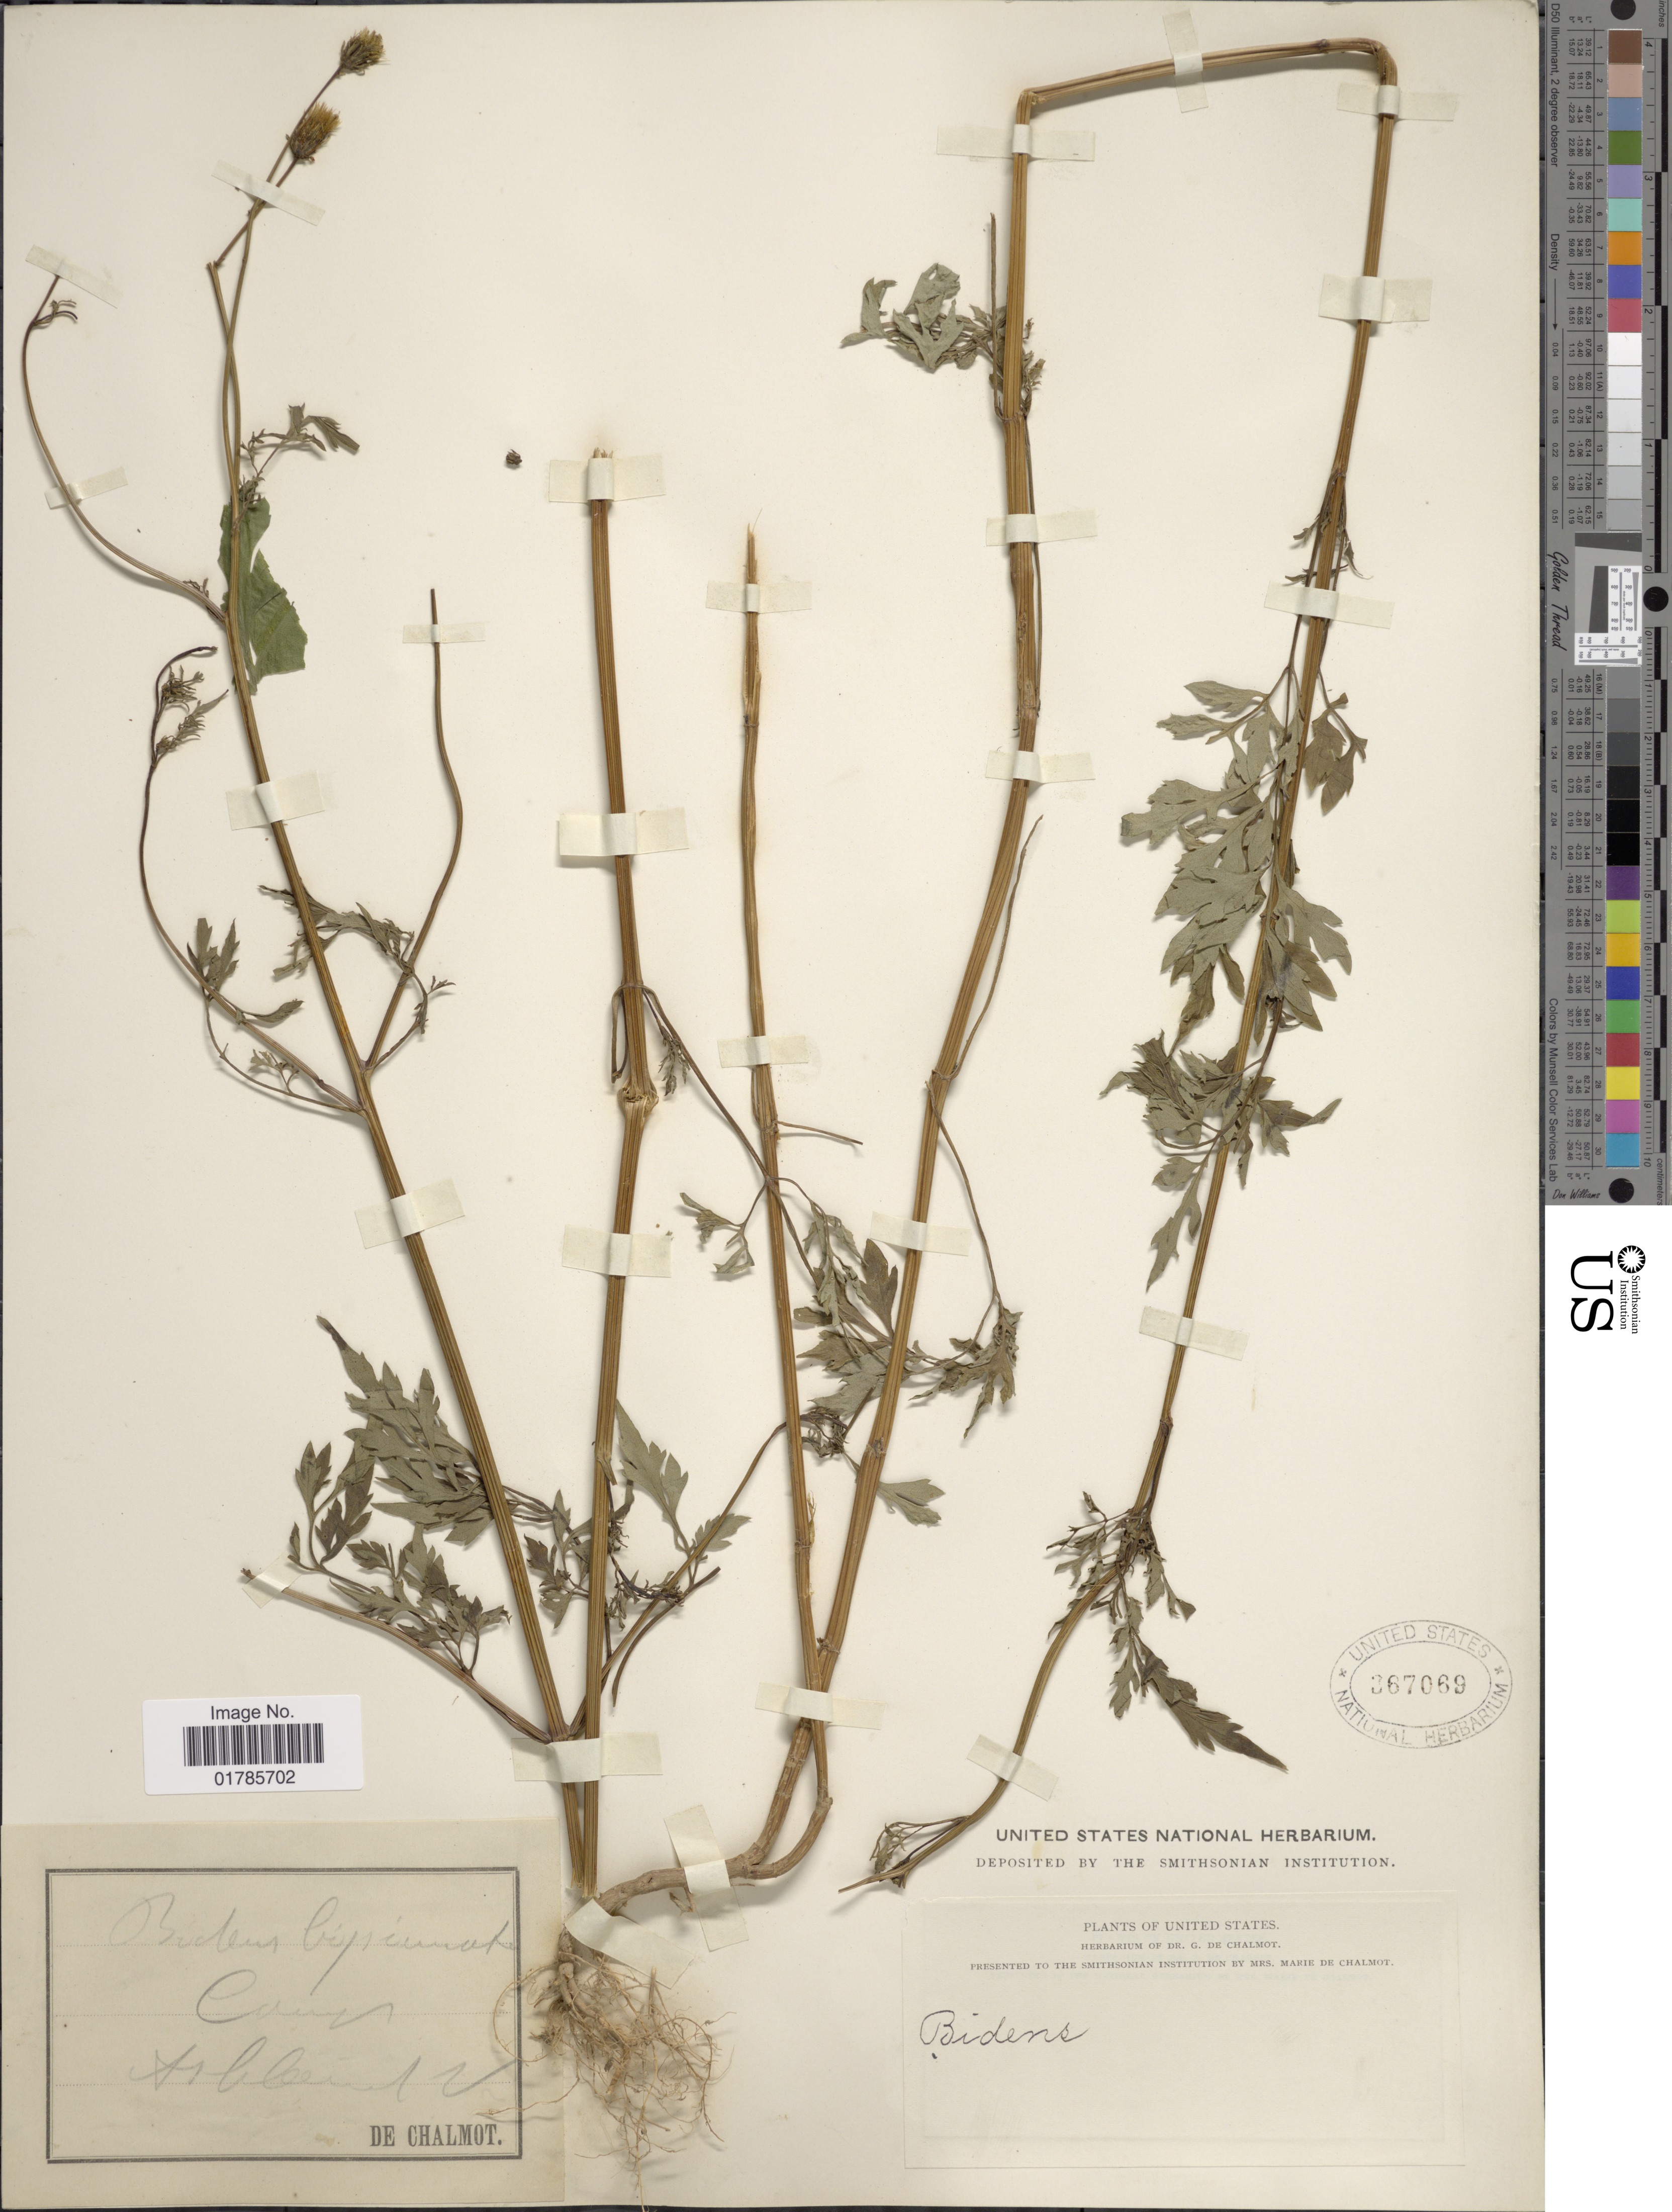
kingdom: Plantae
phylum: Tracheophyta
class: Magnoliopsida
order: Asterales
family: Asteraceae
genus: Bidens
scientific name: Bidens bipinnata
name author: L.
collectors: G. de Chalmot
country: United States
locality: Camp, Arbent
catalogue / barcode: US 367069